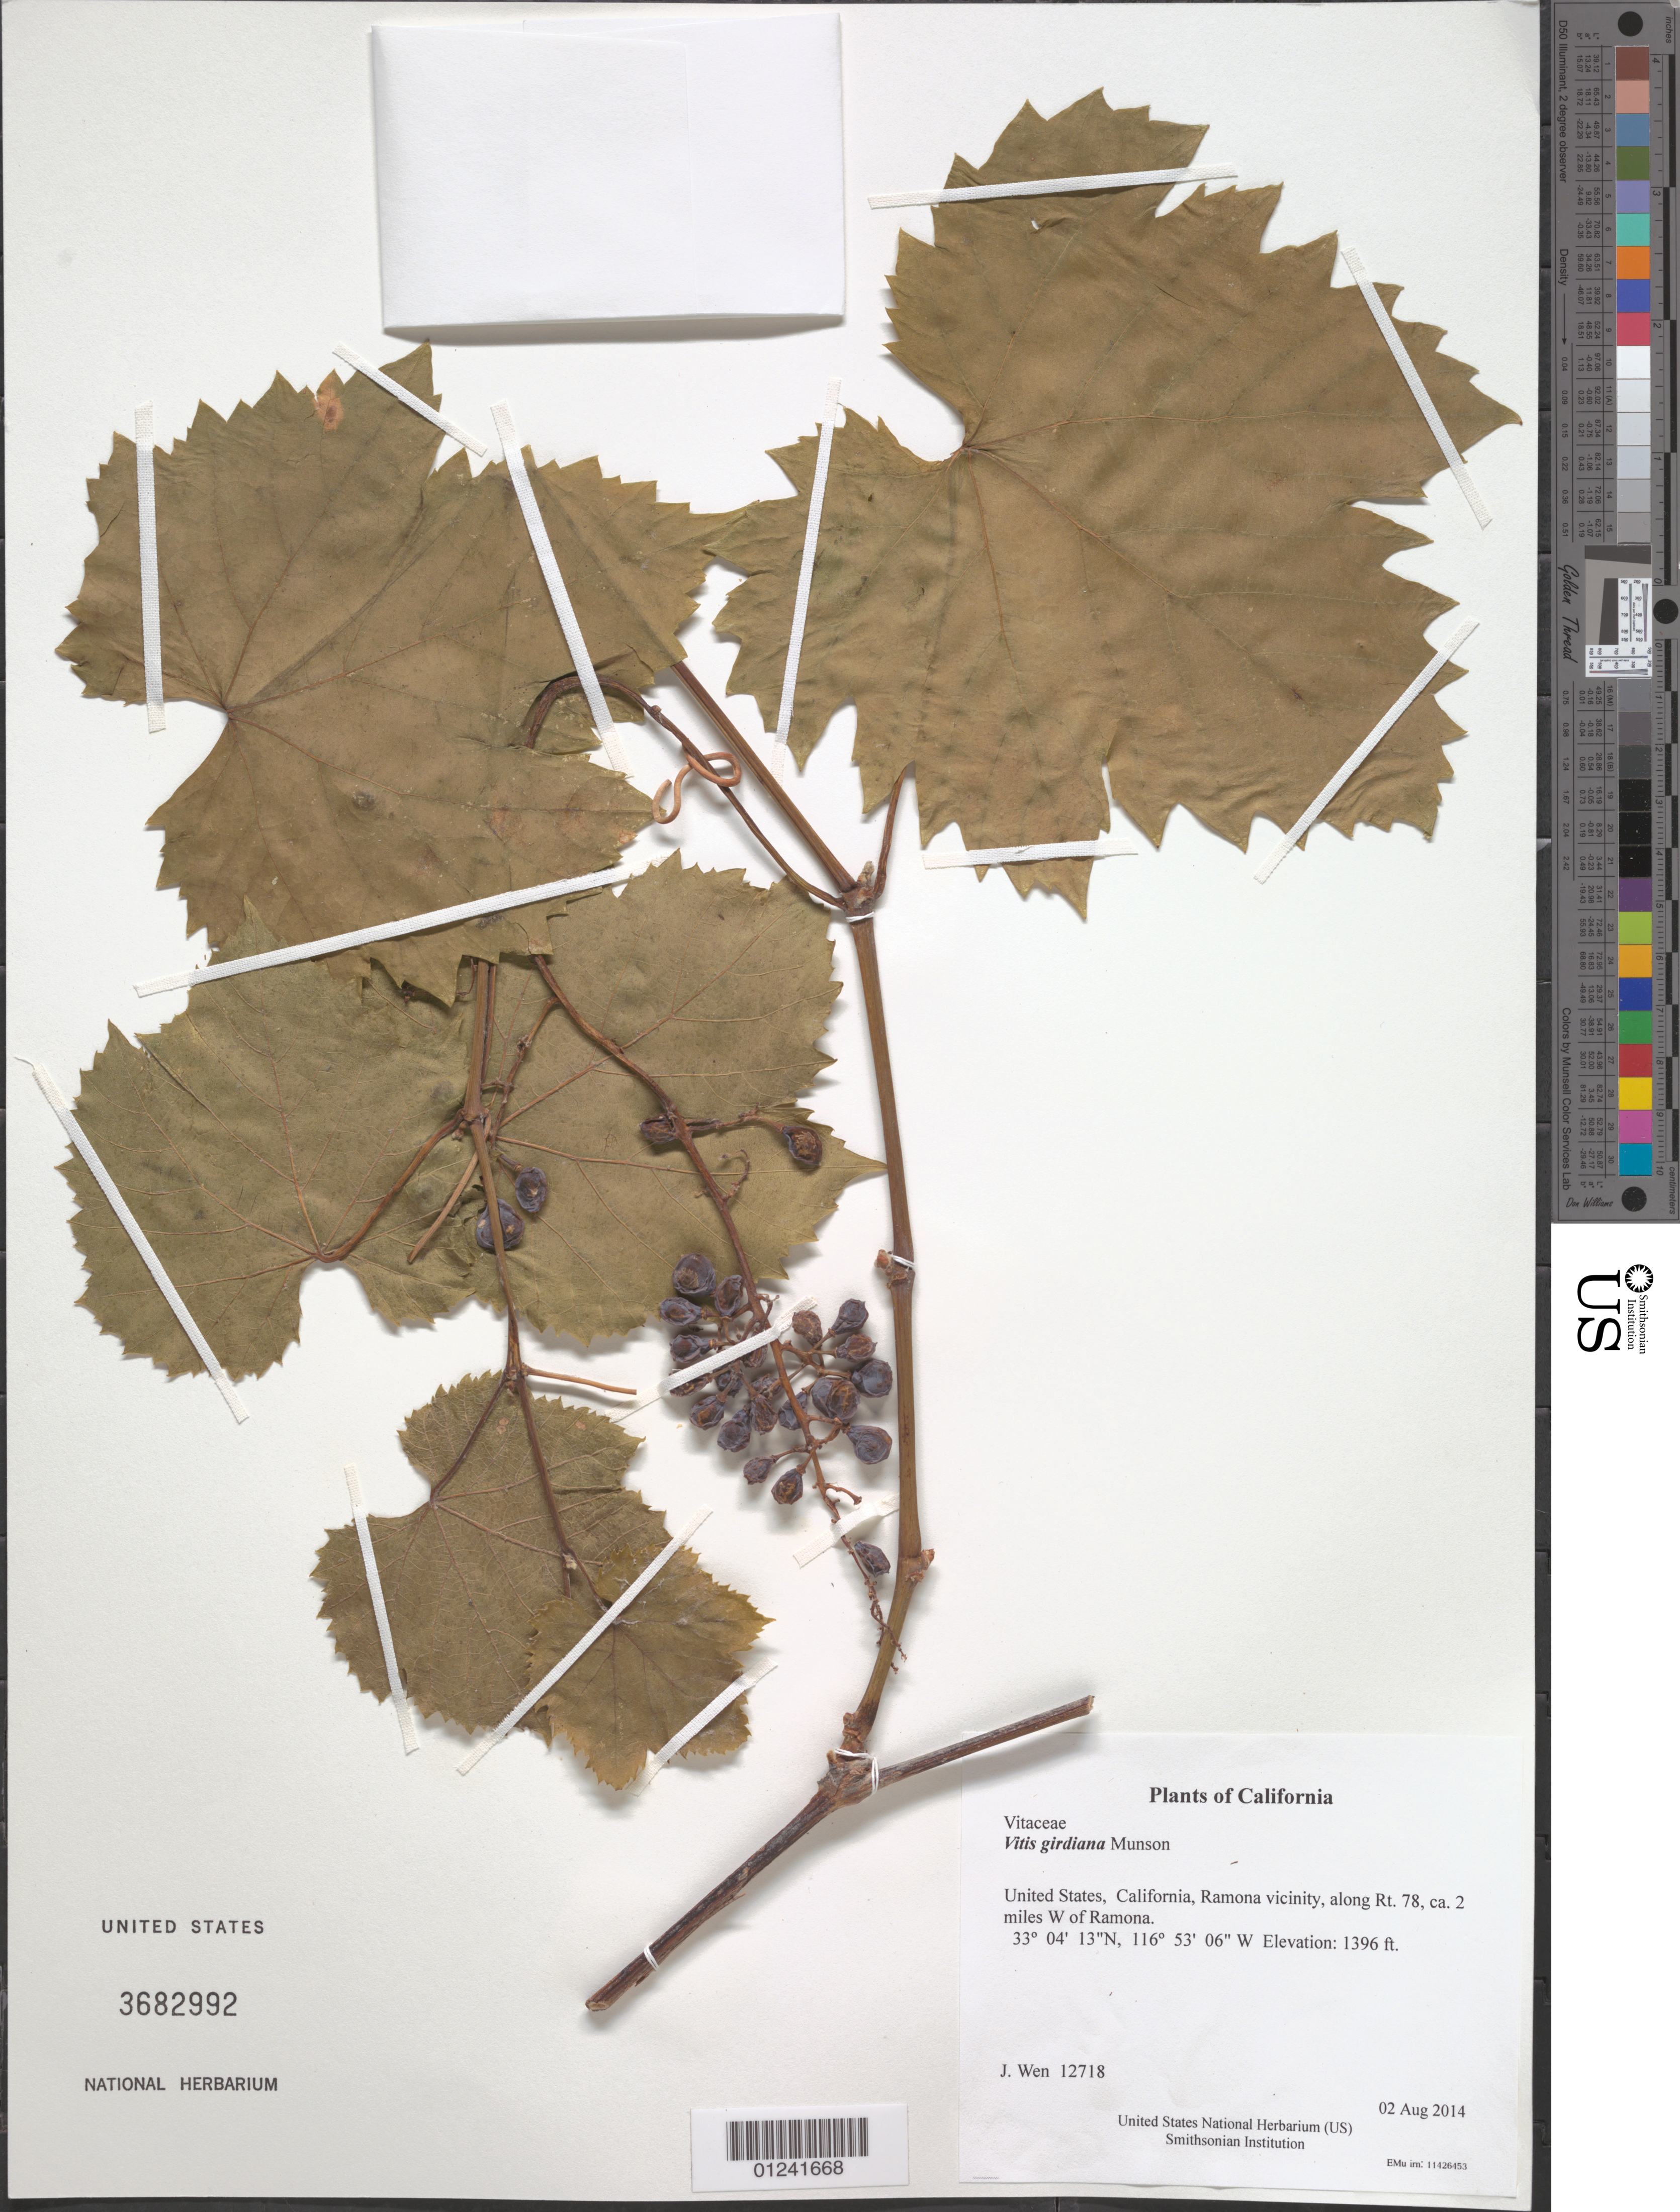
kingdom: Plantae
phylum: Tracheophyta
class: Magnoliopsida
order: Vitales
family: Vitaceae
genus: Vitis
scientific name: Vitis girdiana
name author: Munson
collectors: J. Wen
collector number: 12718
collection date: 2014-08-02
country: United States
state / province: California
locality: Ramona vicinity, along Rt. 78, ca. 2 miles W of Ramona.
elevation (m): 426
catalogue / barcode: US 3682992